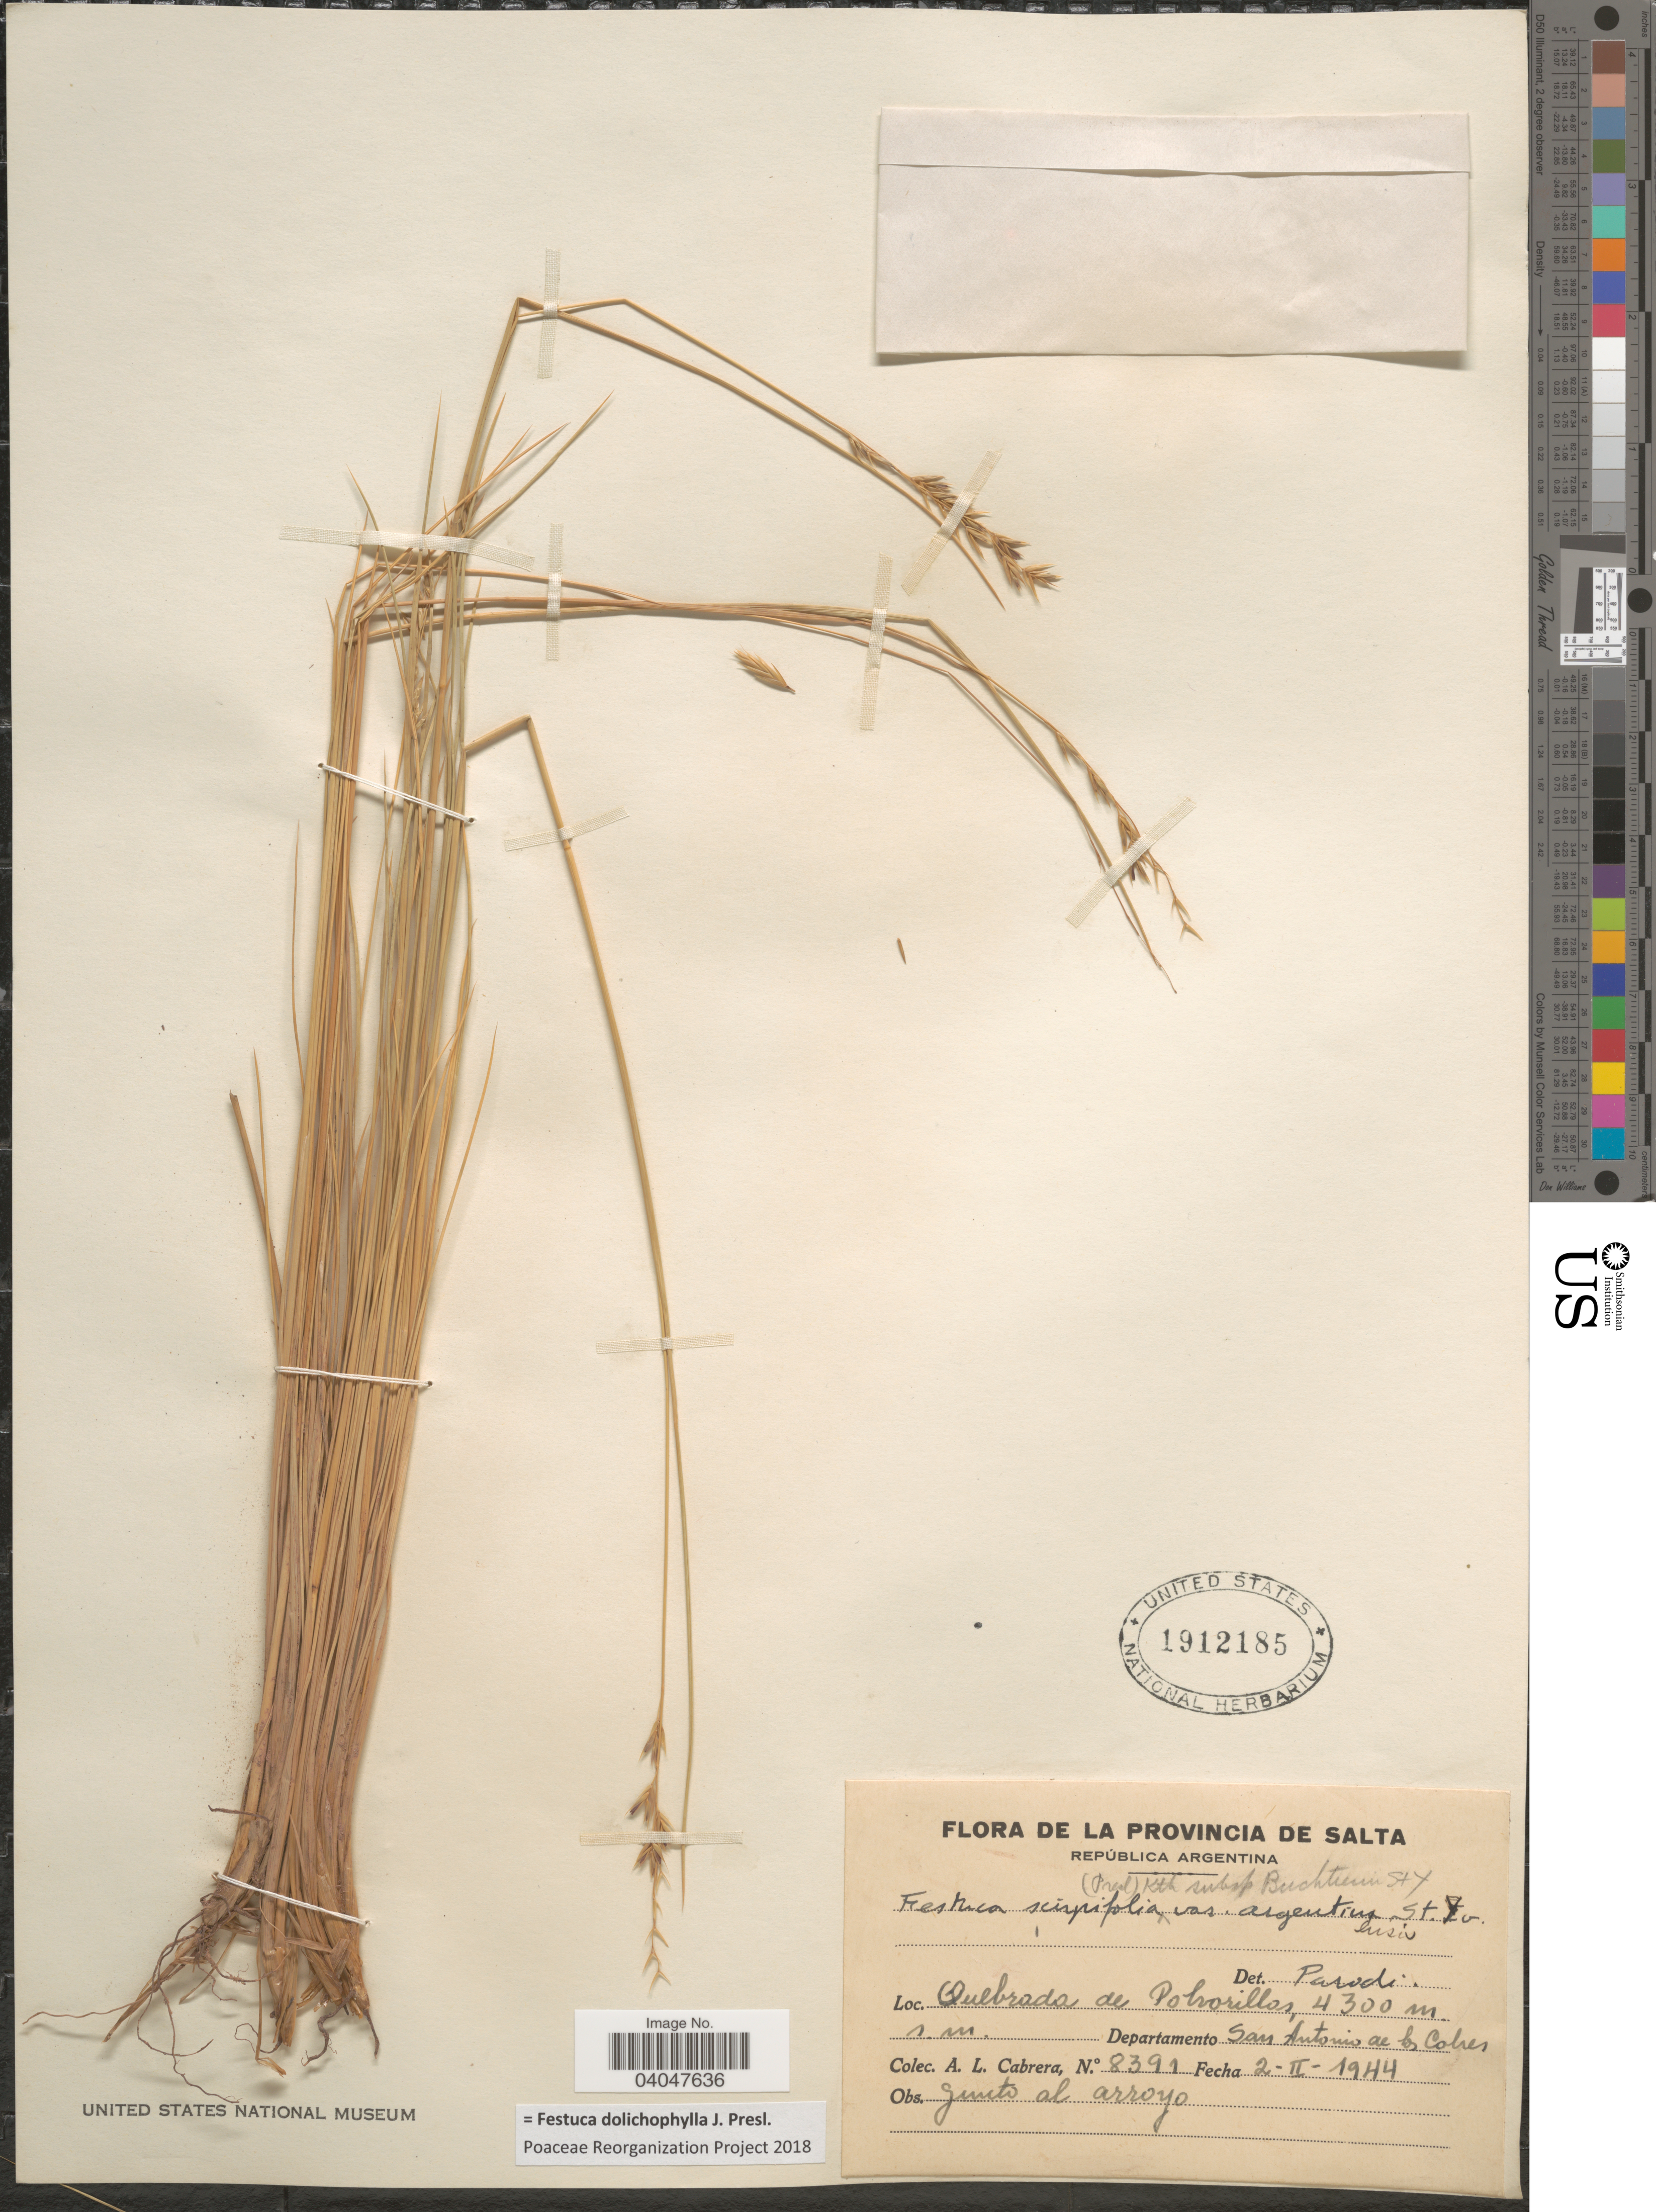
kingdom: Plantae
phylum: Tracheophyta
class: Liliopsida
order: Poales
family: Poaceae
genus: Festuca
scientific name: Festuca dolichophylla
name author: J. Presl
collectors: A. L. Cabrera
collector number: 8391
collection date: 1944-02-02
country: Argentina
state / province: Salta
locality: República Argentina. Quebrada de Potrerillos. Departamento San Antonio de los Cobres.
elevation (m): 4300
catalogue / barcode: US 1912185